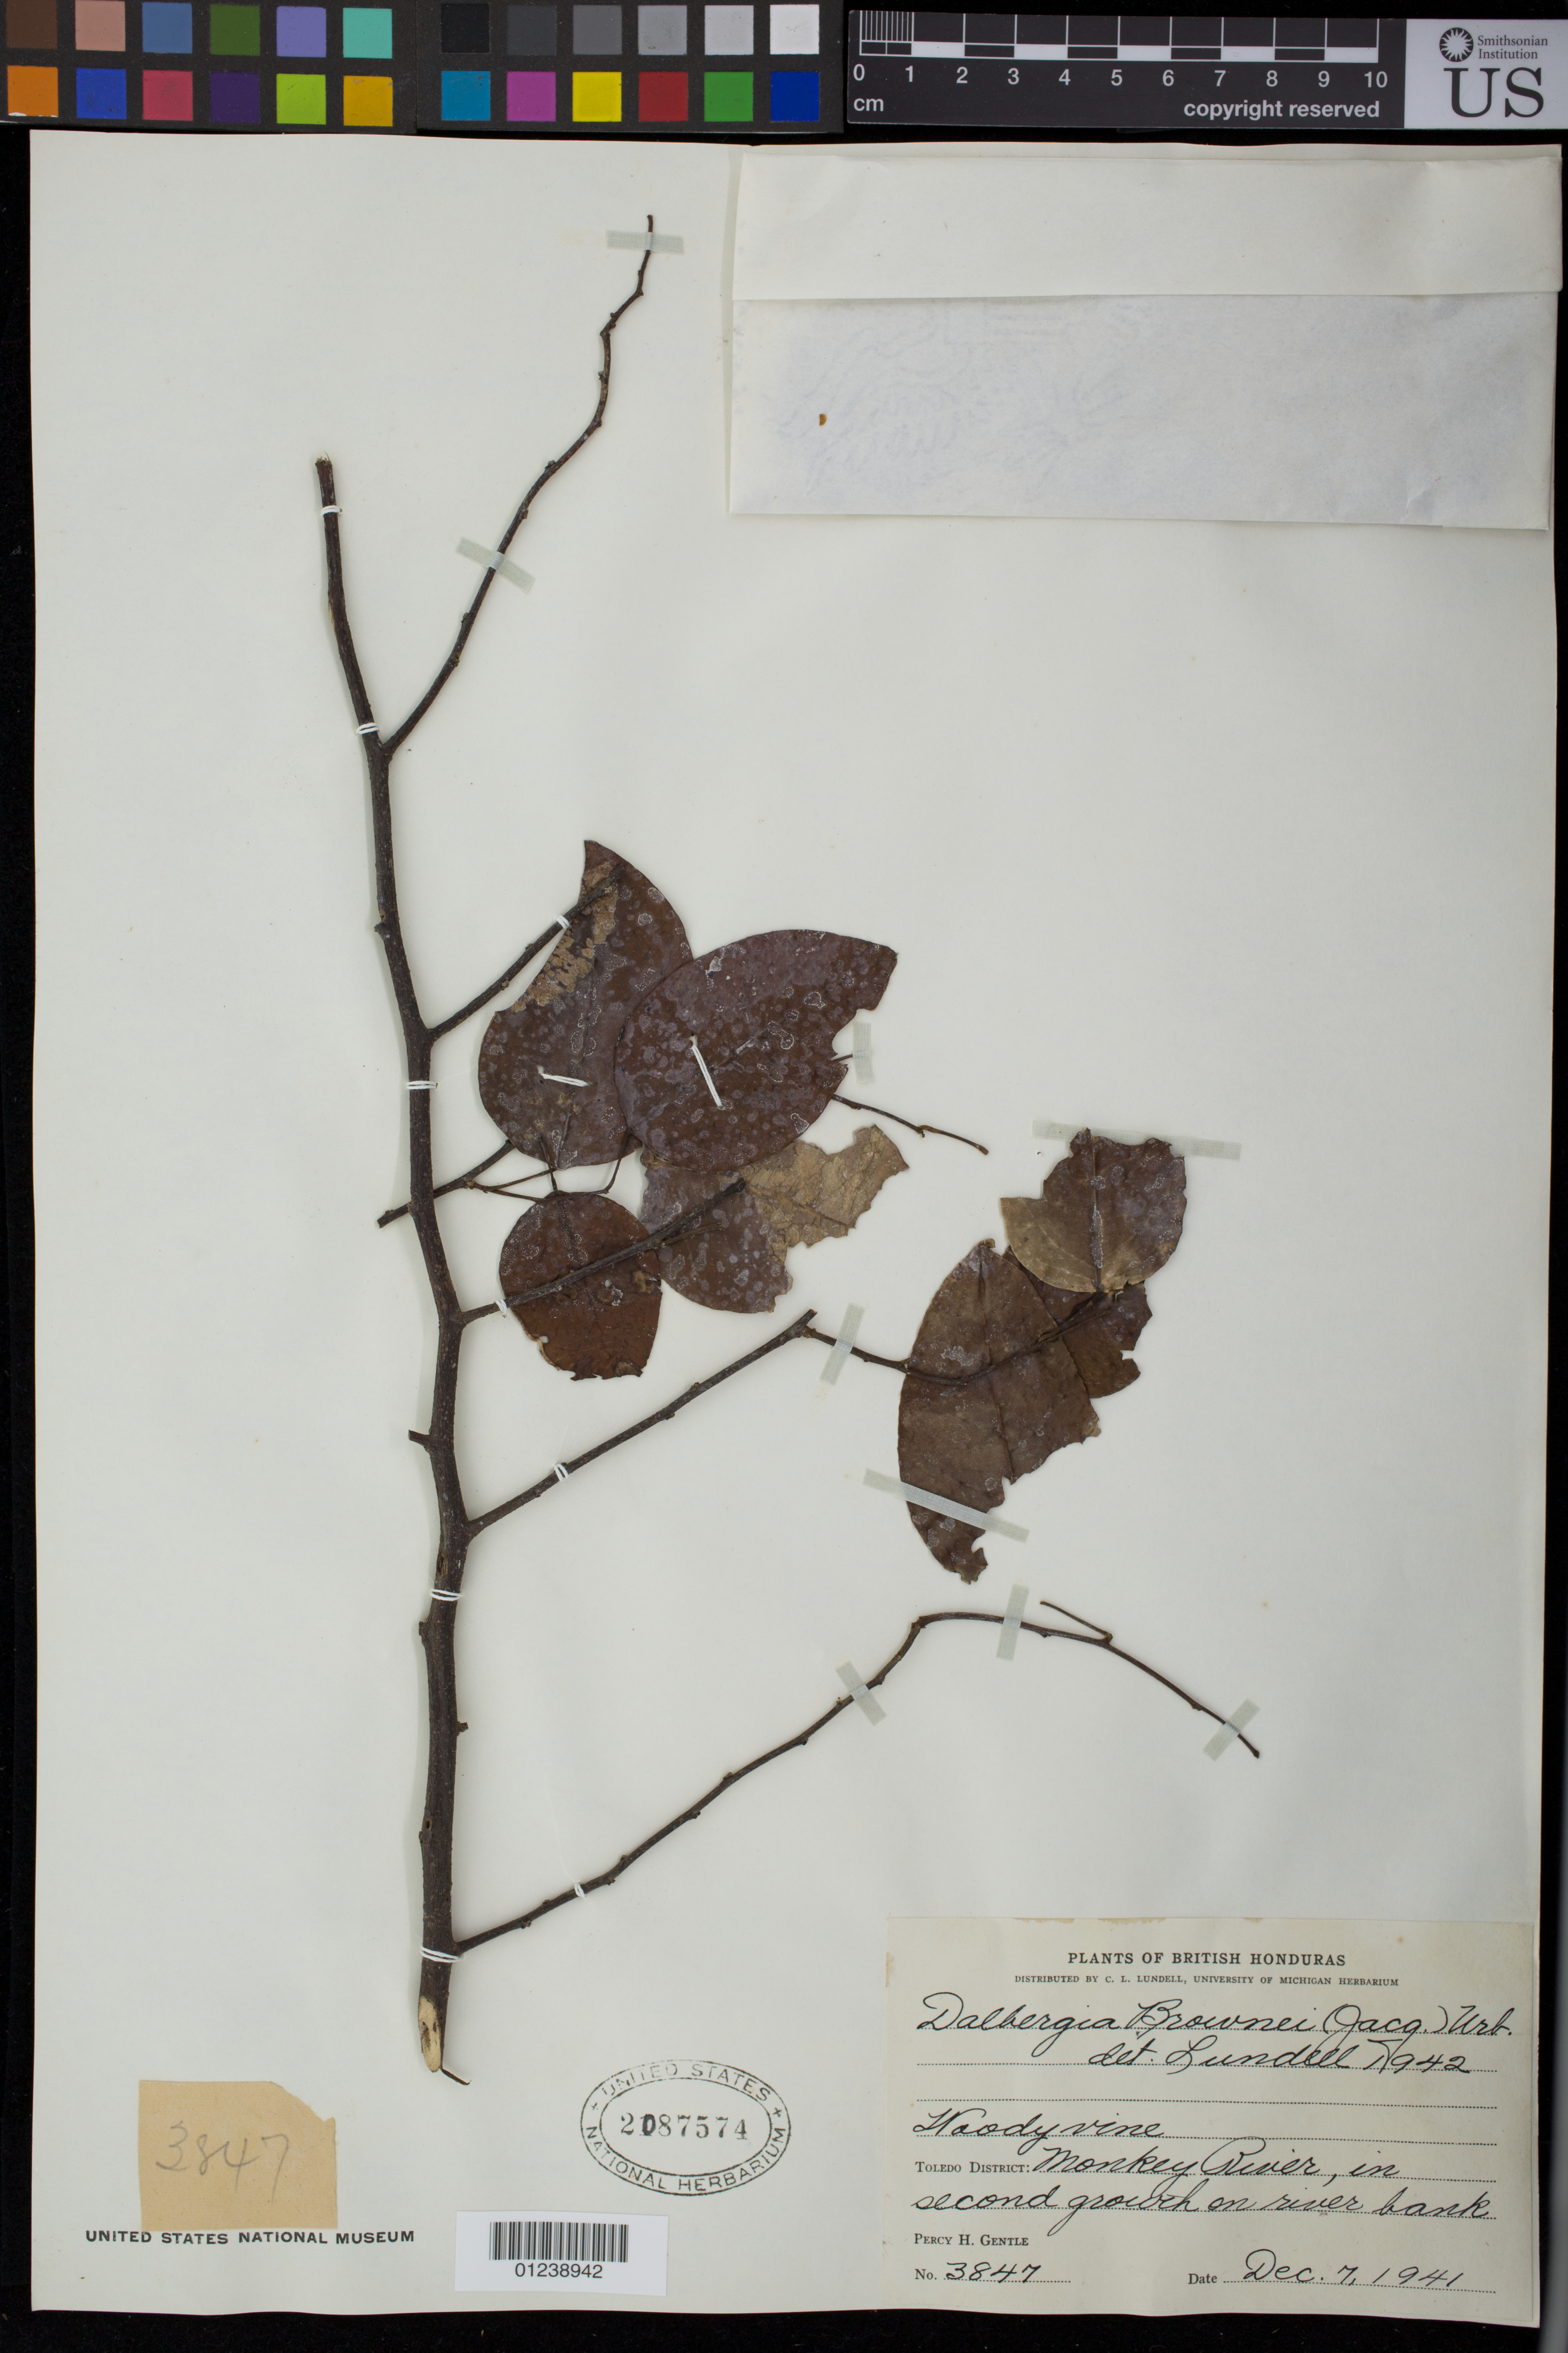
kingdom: Plantae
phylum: Tracheophyta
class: Magnoliopsida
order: Fabales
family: Fabaceae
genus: Dalbergia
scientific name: Dalbergia brownei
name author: (Jacq.) Schinz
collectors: P. H. Gentle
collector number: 3847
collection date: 1941-12-07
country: Belize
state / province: Toledo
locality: Monkey River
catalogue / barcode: US 2087574